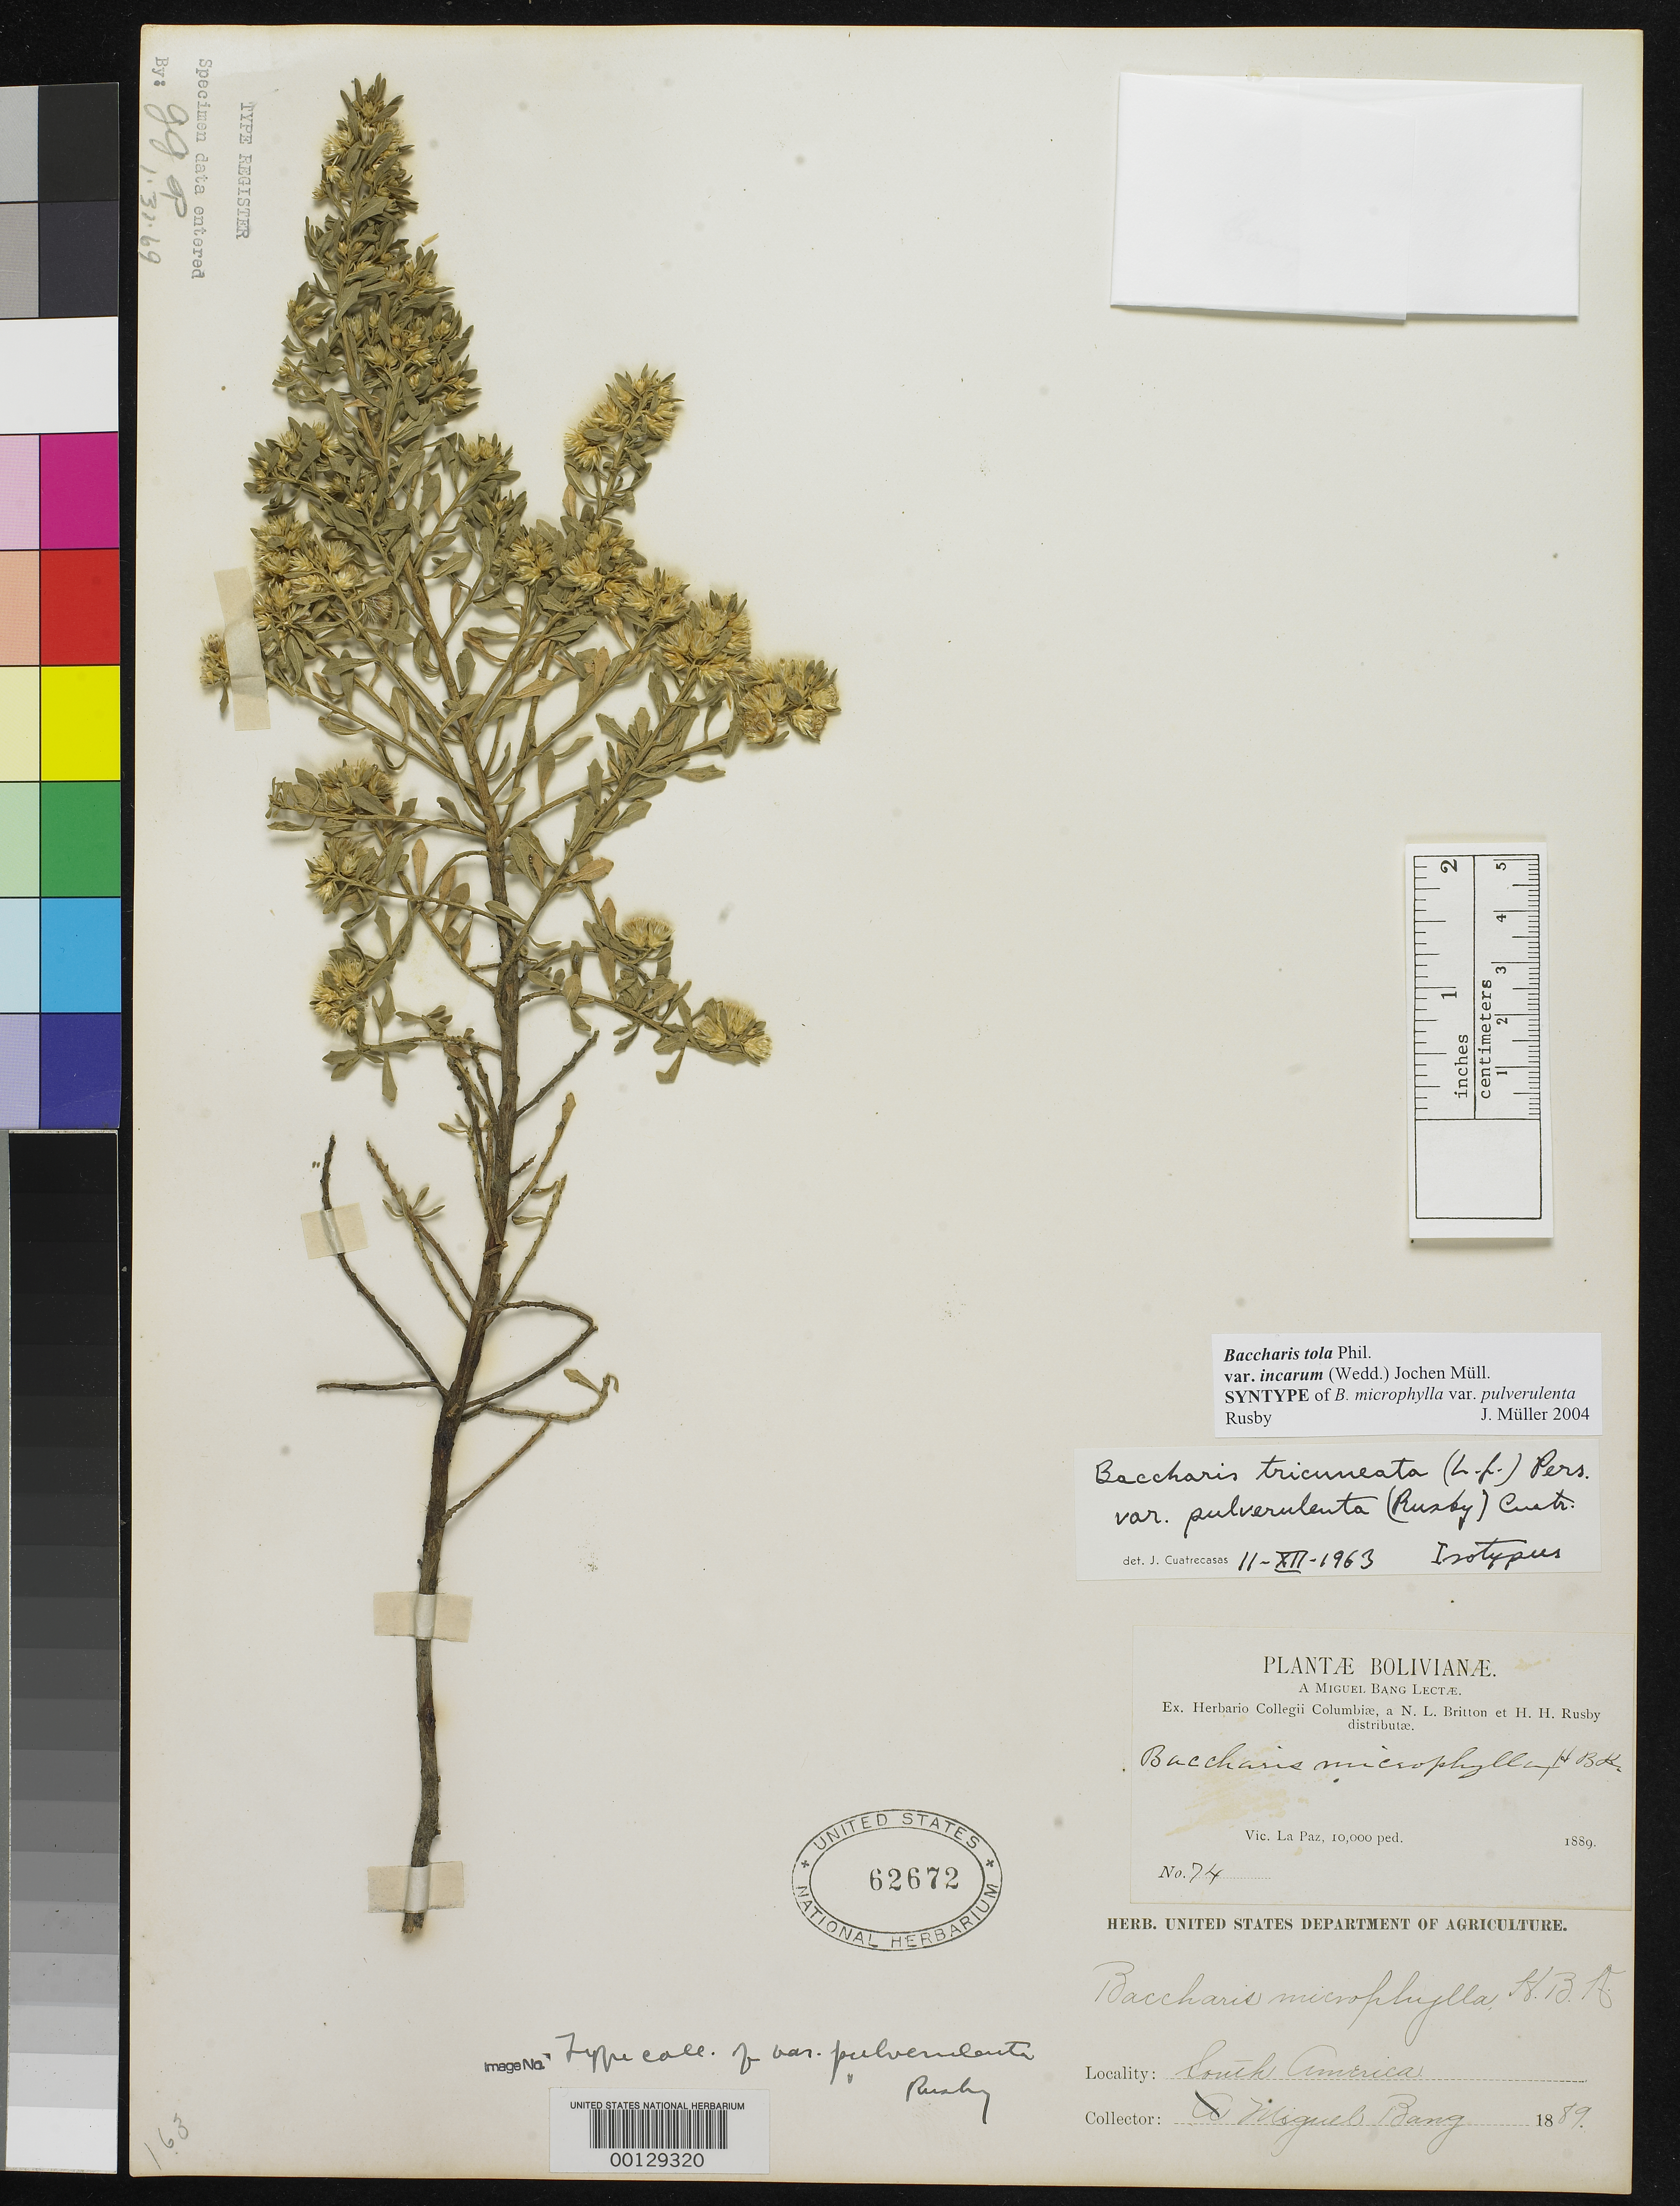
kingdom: Plantae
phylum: Tracheophyta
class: Magnoliopsida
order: Asterales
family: Asteraceae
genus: Baccharis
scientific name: Baccharis microphylla var. pulverulenta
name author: Rusby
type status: Isotype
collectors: M. Bang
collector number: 74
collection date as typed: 1889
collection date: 1889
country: Bolivia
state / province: La Paz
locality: La Paz.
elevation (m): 3048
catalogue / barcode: US 62672